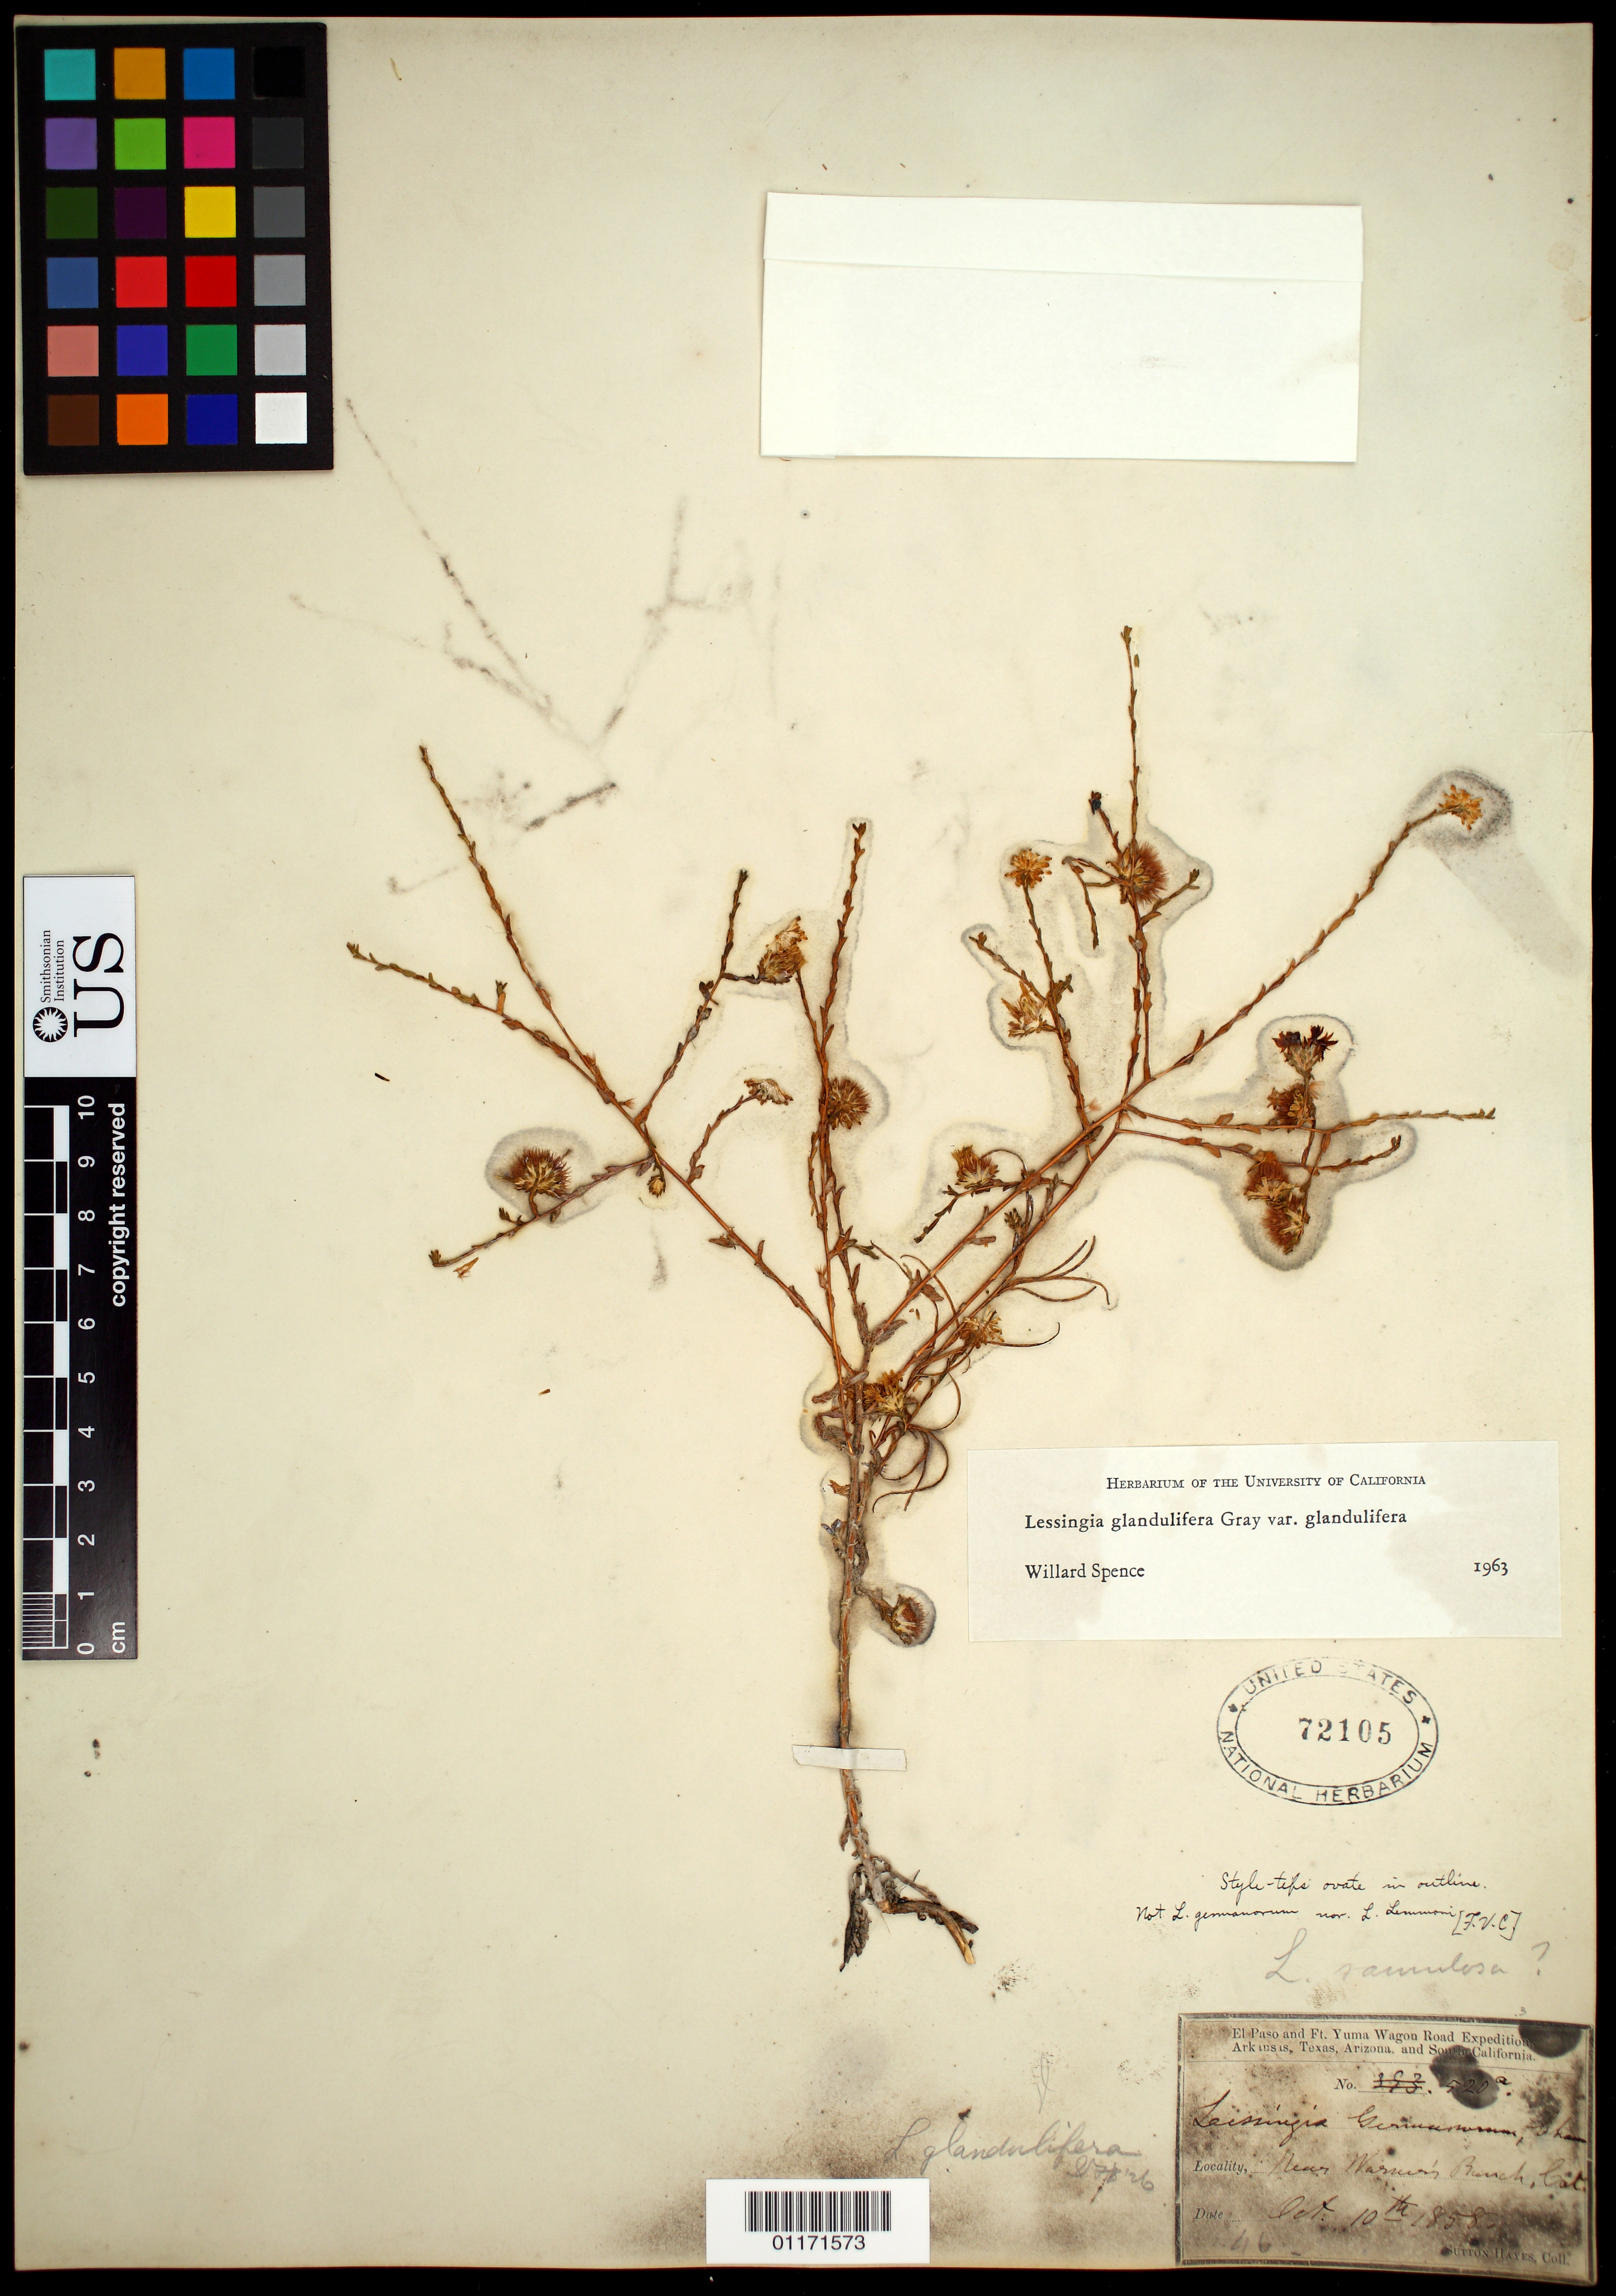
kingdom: Plantae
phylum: Tracheophyta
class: Magnoliopsida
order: Asterales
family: Asteraceae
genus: Lessingia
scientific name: Lessingia glandulifera var. glandulifera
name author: (A. Gray) J.T. Howell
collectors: S. Hayes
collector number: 520a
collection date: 1858-10-10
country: United States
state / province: California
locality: near Warner's Ranch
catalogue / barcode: US 72105